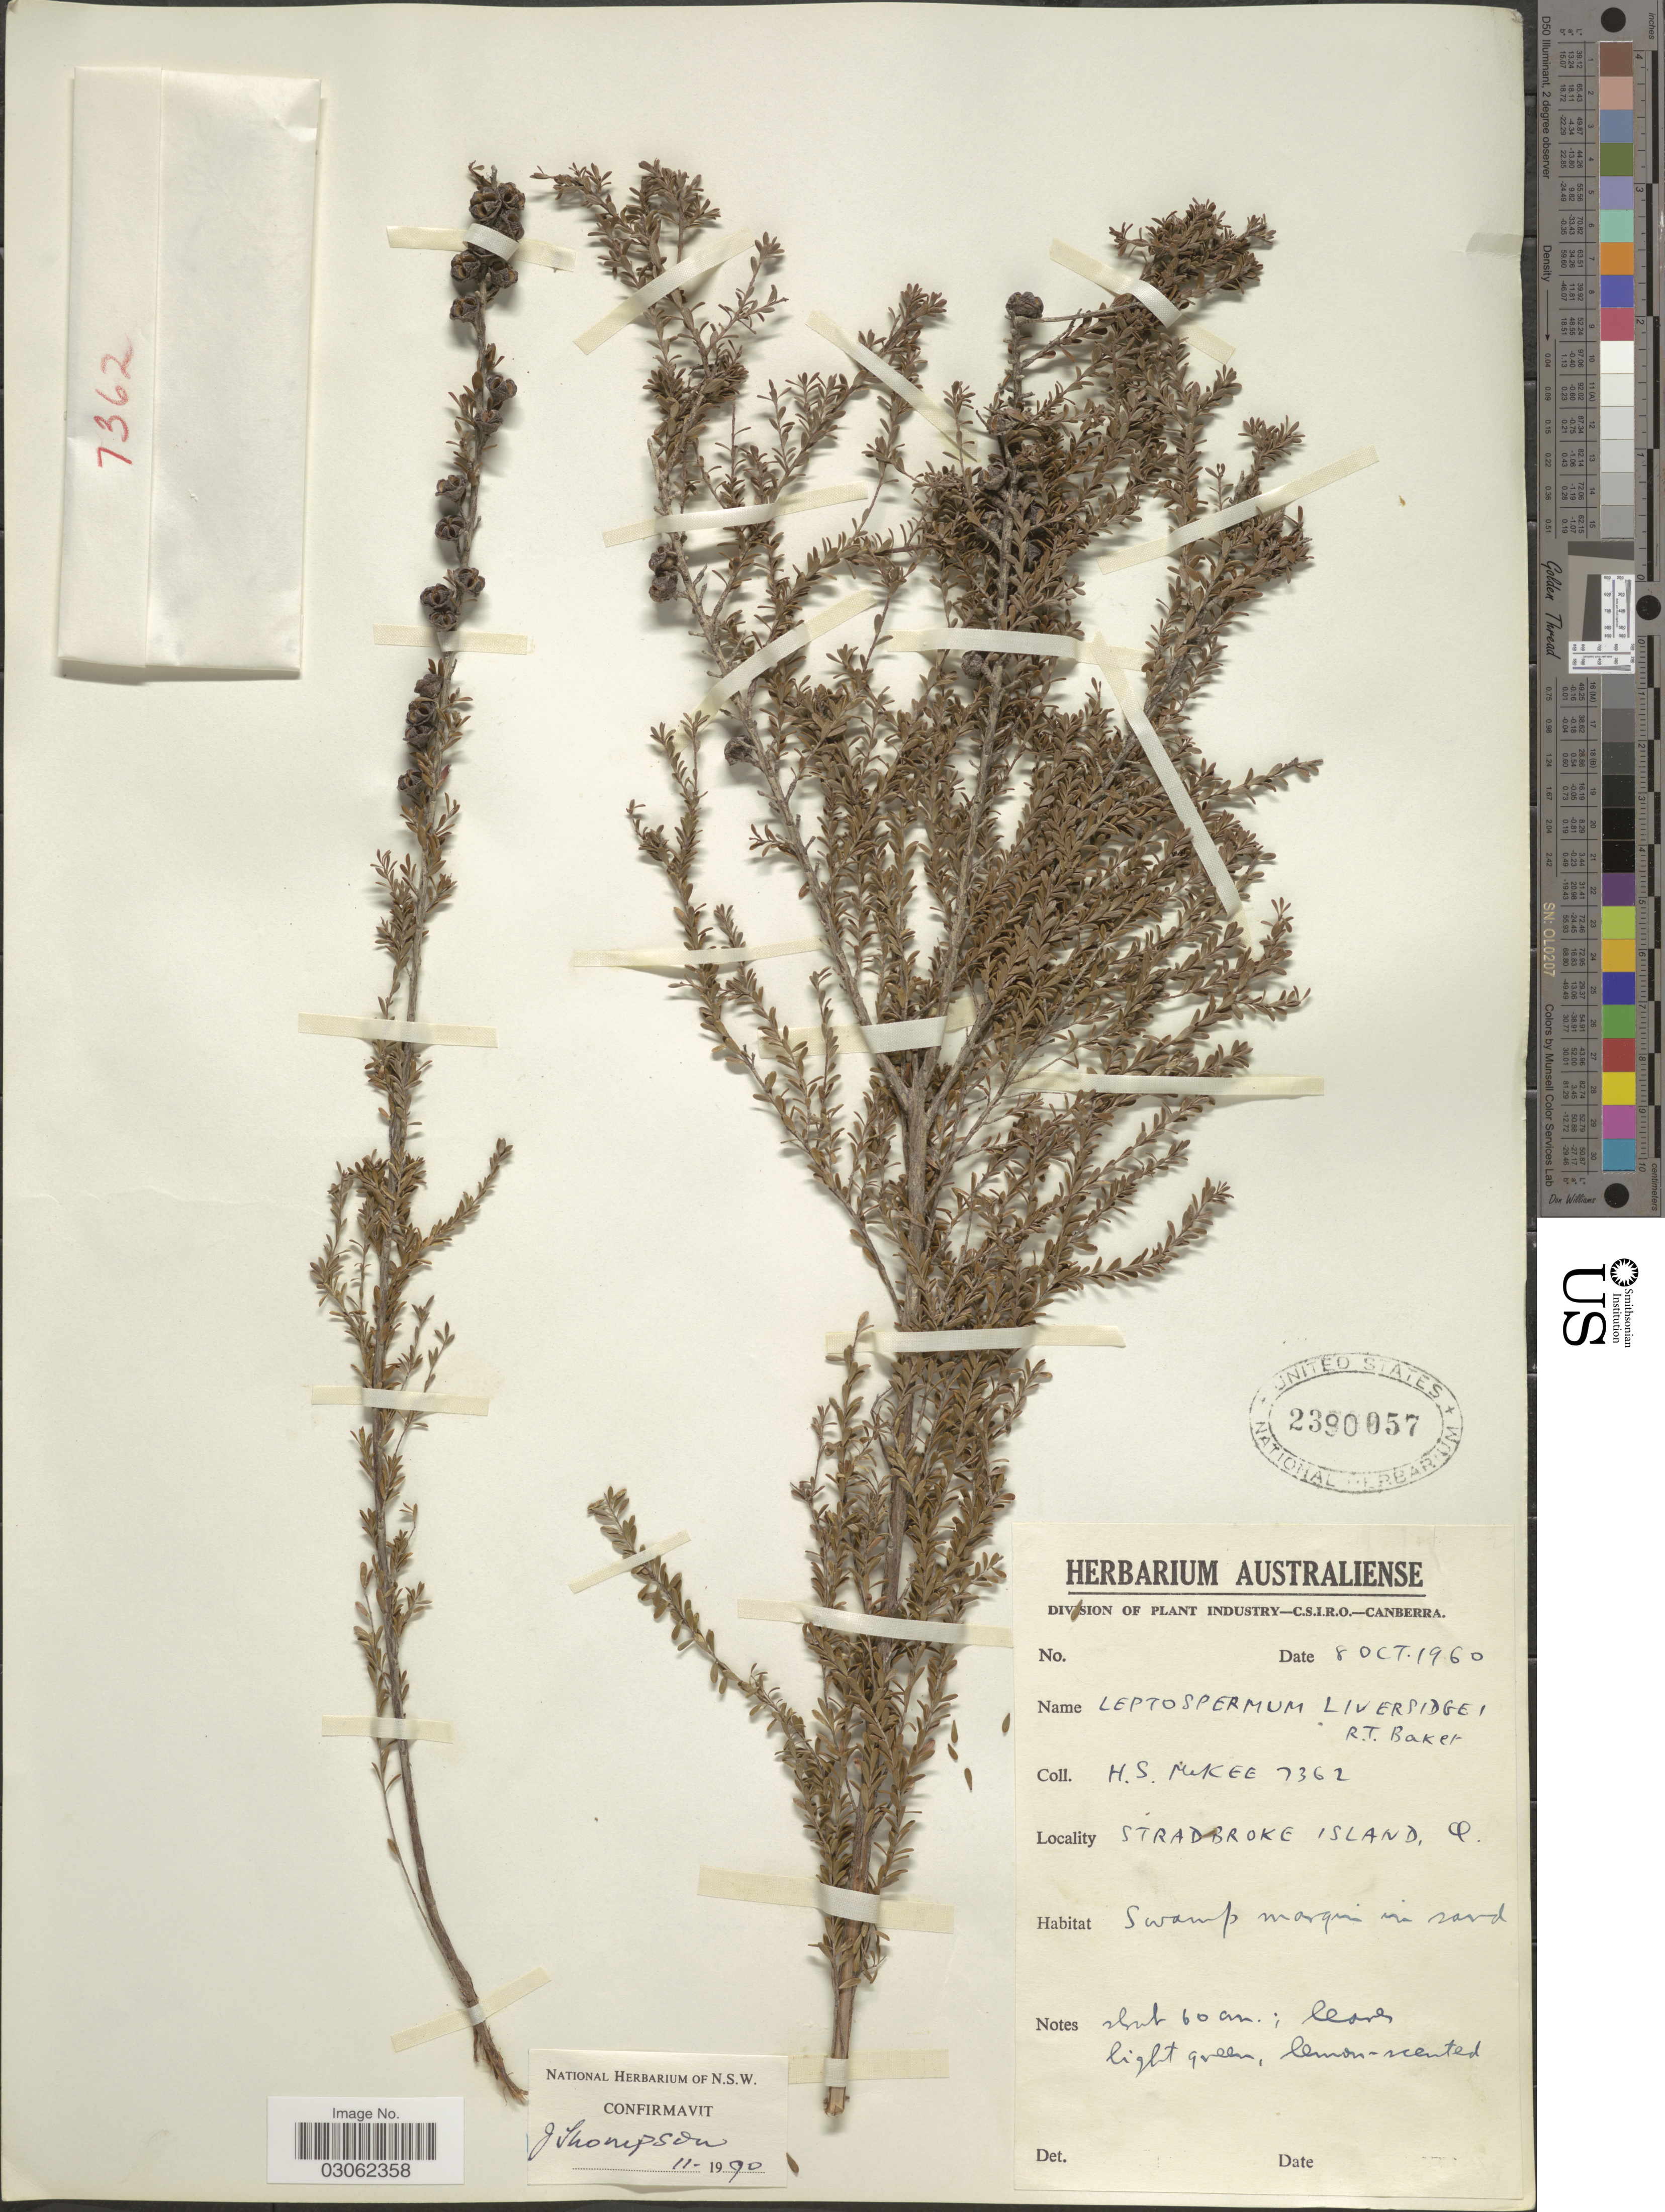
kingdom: Plantae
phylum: Tracheophyta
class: Magnoliopsida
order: Myrtales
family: Myrtaceae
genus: Leptospermum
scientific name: Leptospermum liversidgei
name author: R.T. Baker & H.G. Sm.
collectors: H. S. McKee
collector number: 7362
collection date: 1960-10-08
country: Australia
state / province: Queensland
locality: Stradbroke Island, Q.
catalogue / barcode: US 2390057